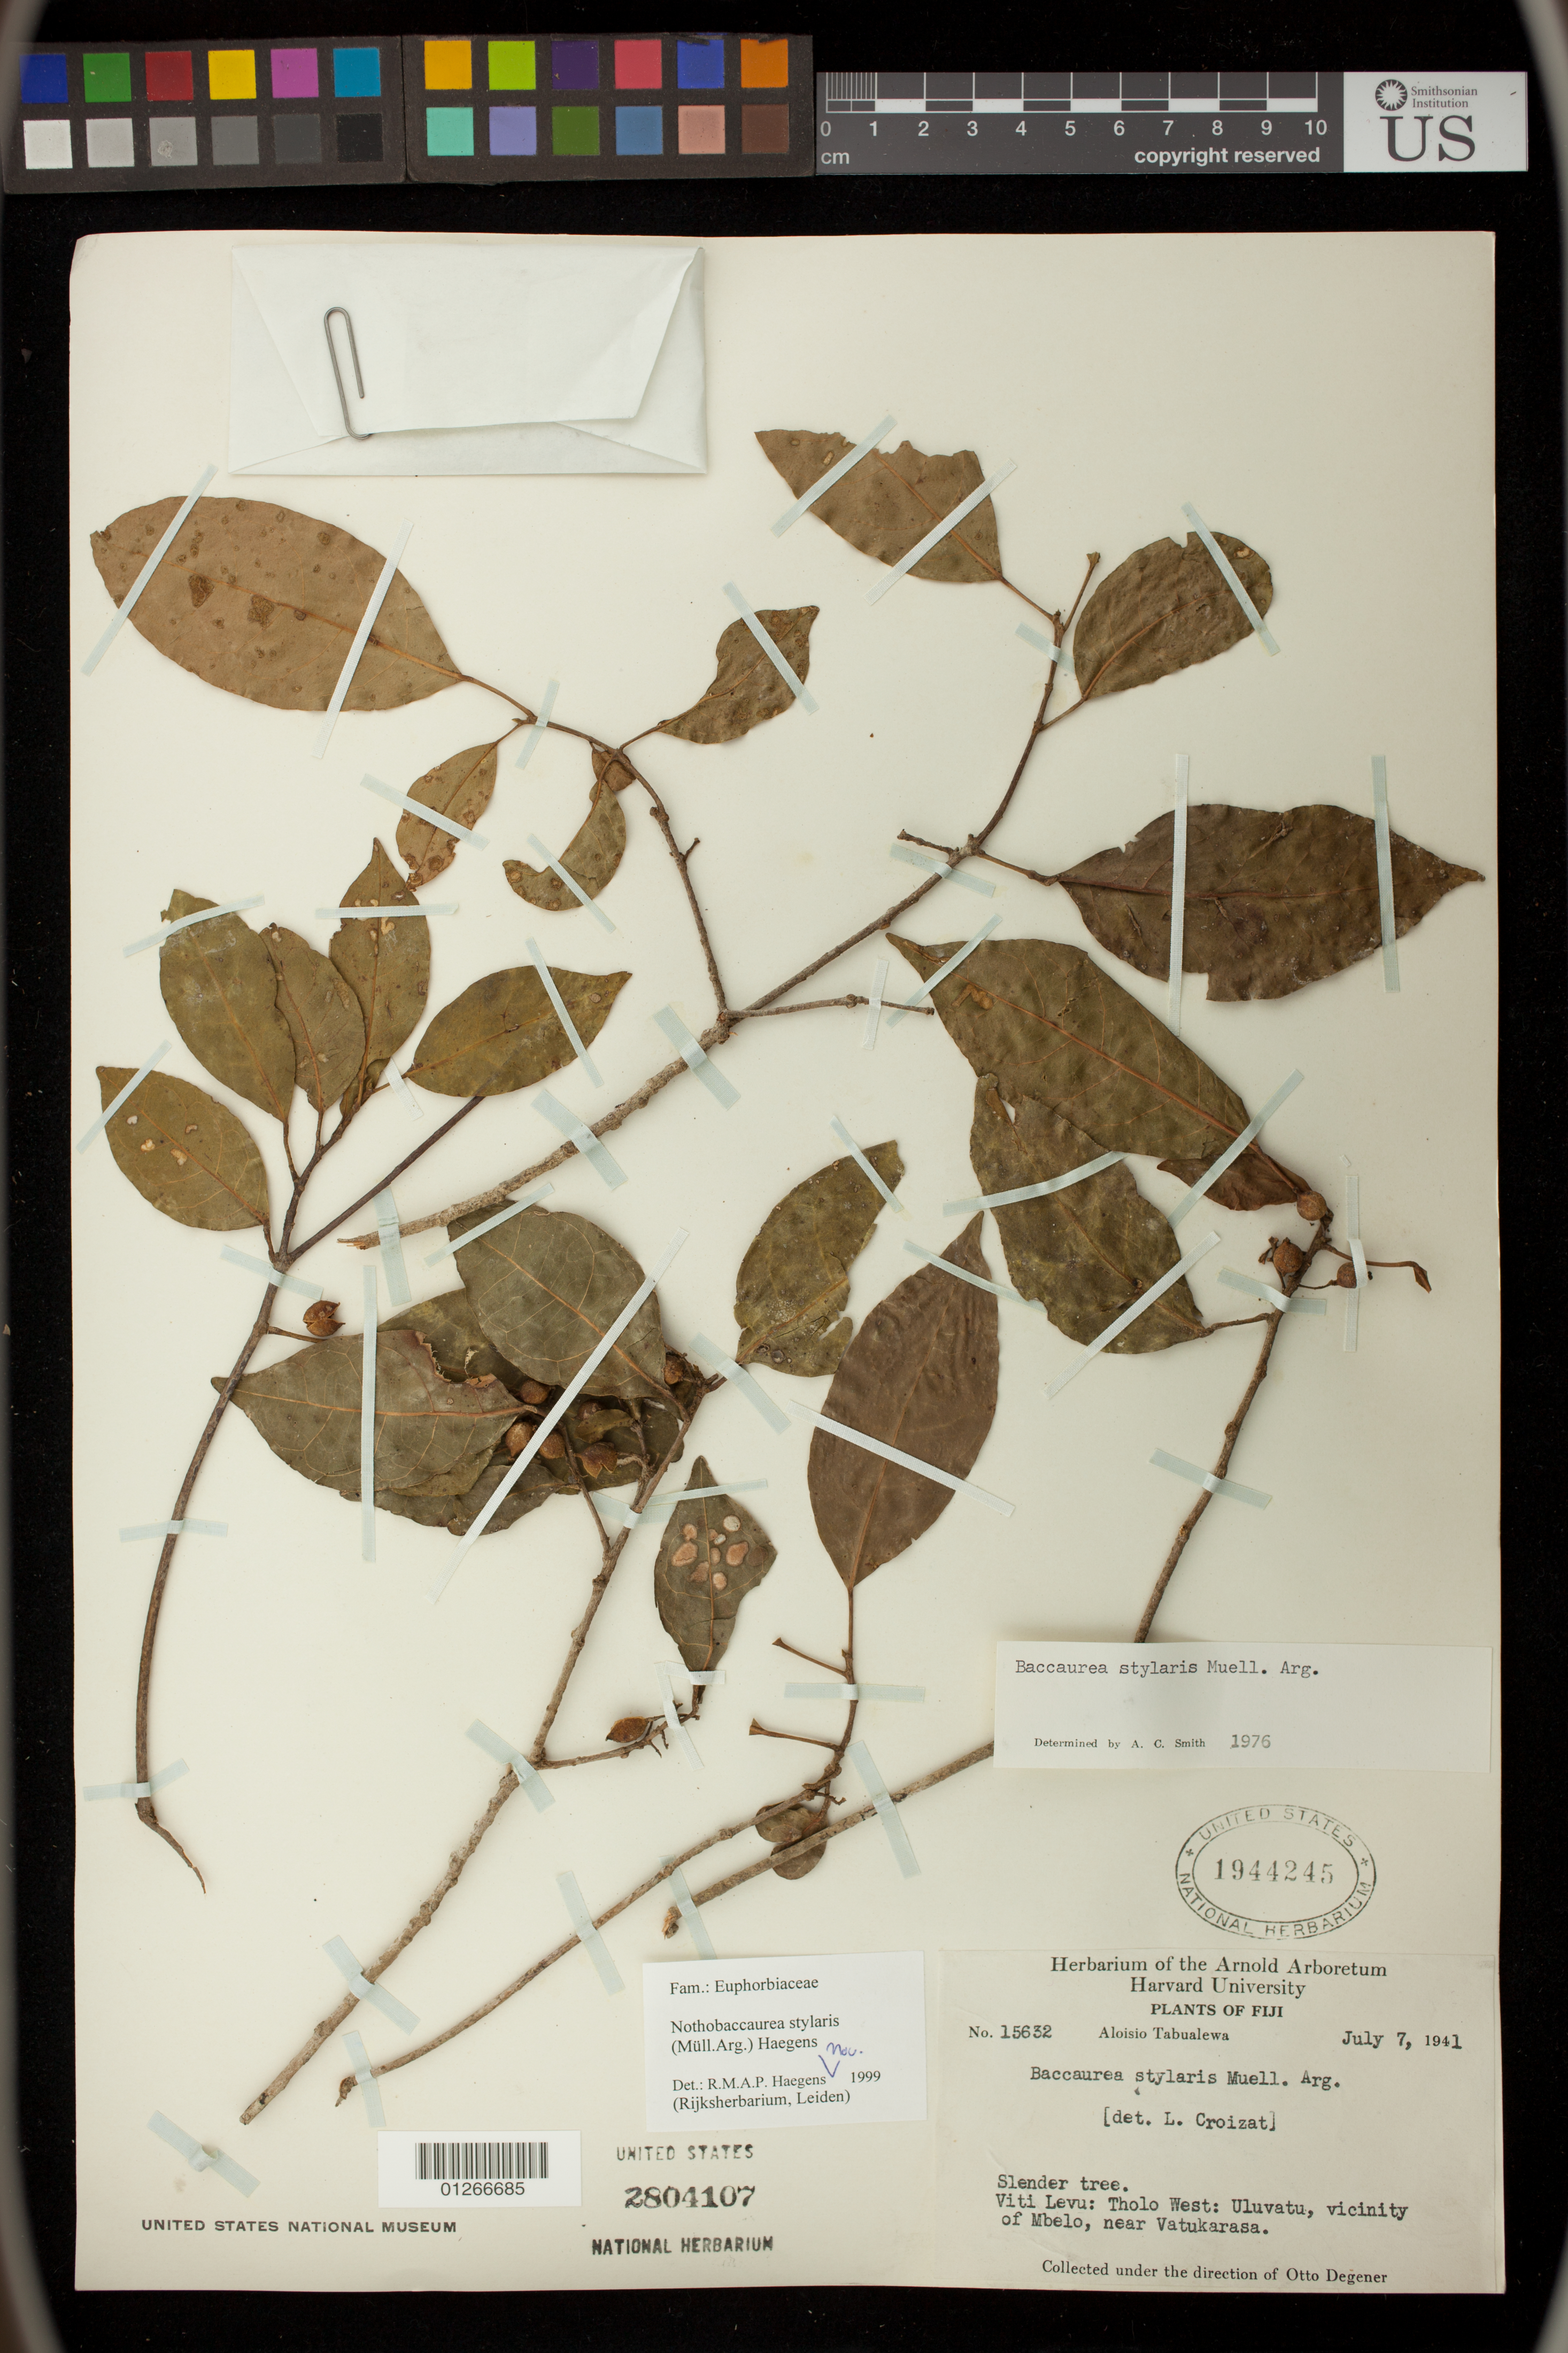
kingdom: Plantae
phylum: Tracheophyta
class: Magnoliopsida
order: Malpighiales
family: Phyllanthaceae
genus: Nothobaccaurea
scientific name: Nothobaccaurea stylaris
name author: (Müll. Arg.) Haegens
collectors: L. C. M. Croizat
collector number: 15632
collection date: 1941-07-07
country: Fiji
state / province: Central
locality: Viti Levu: Tholo West: Uluvatu, vicinity of Mbelo, near Vatukarasa.